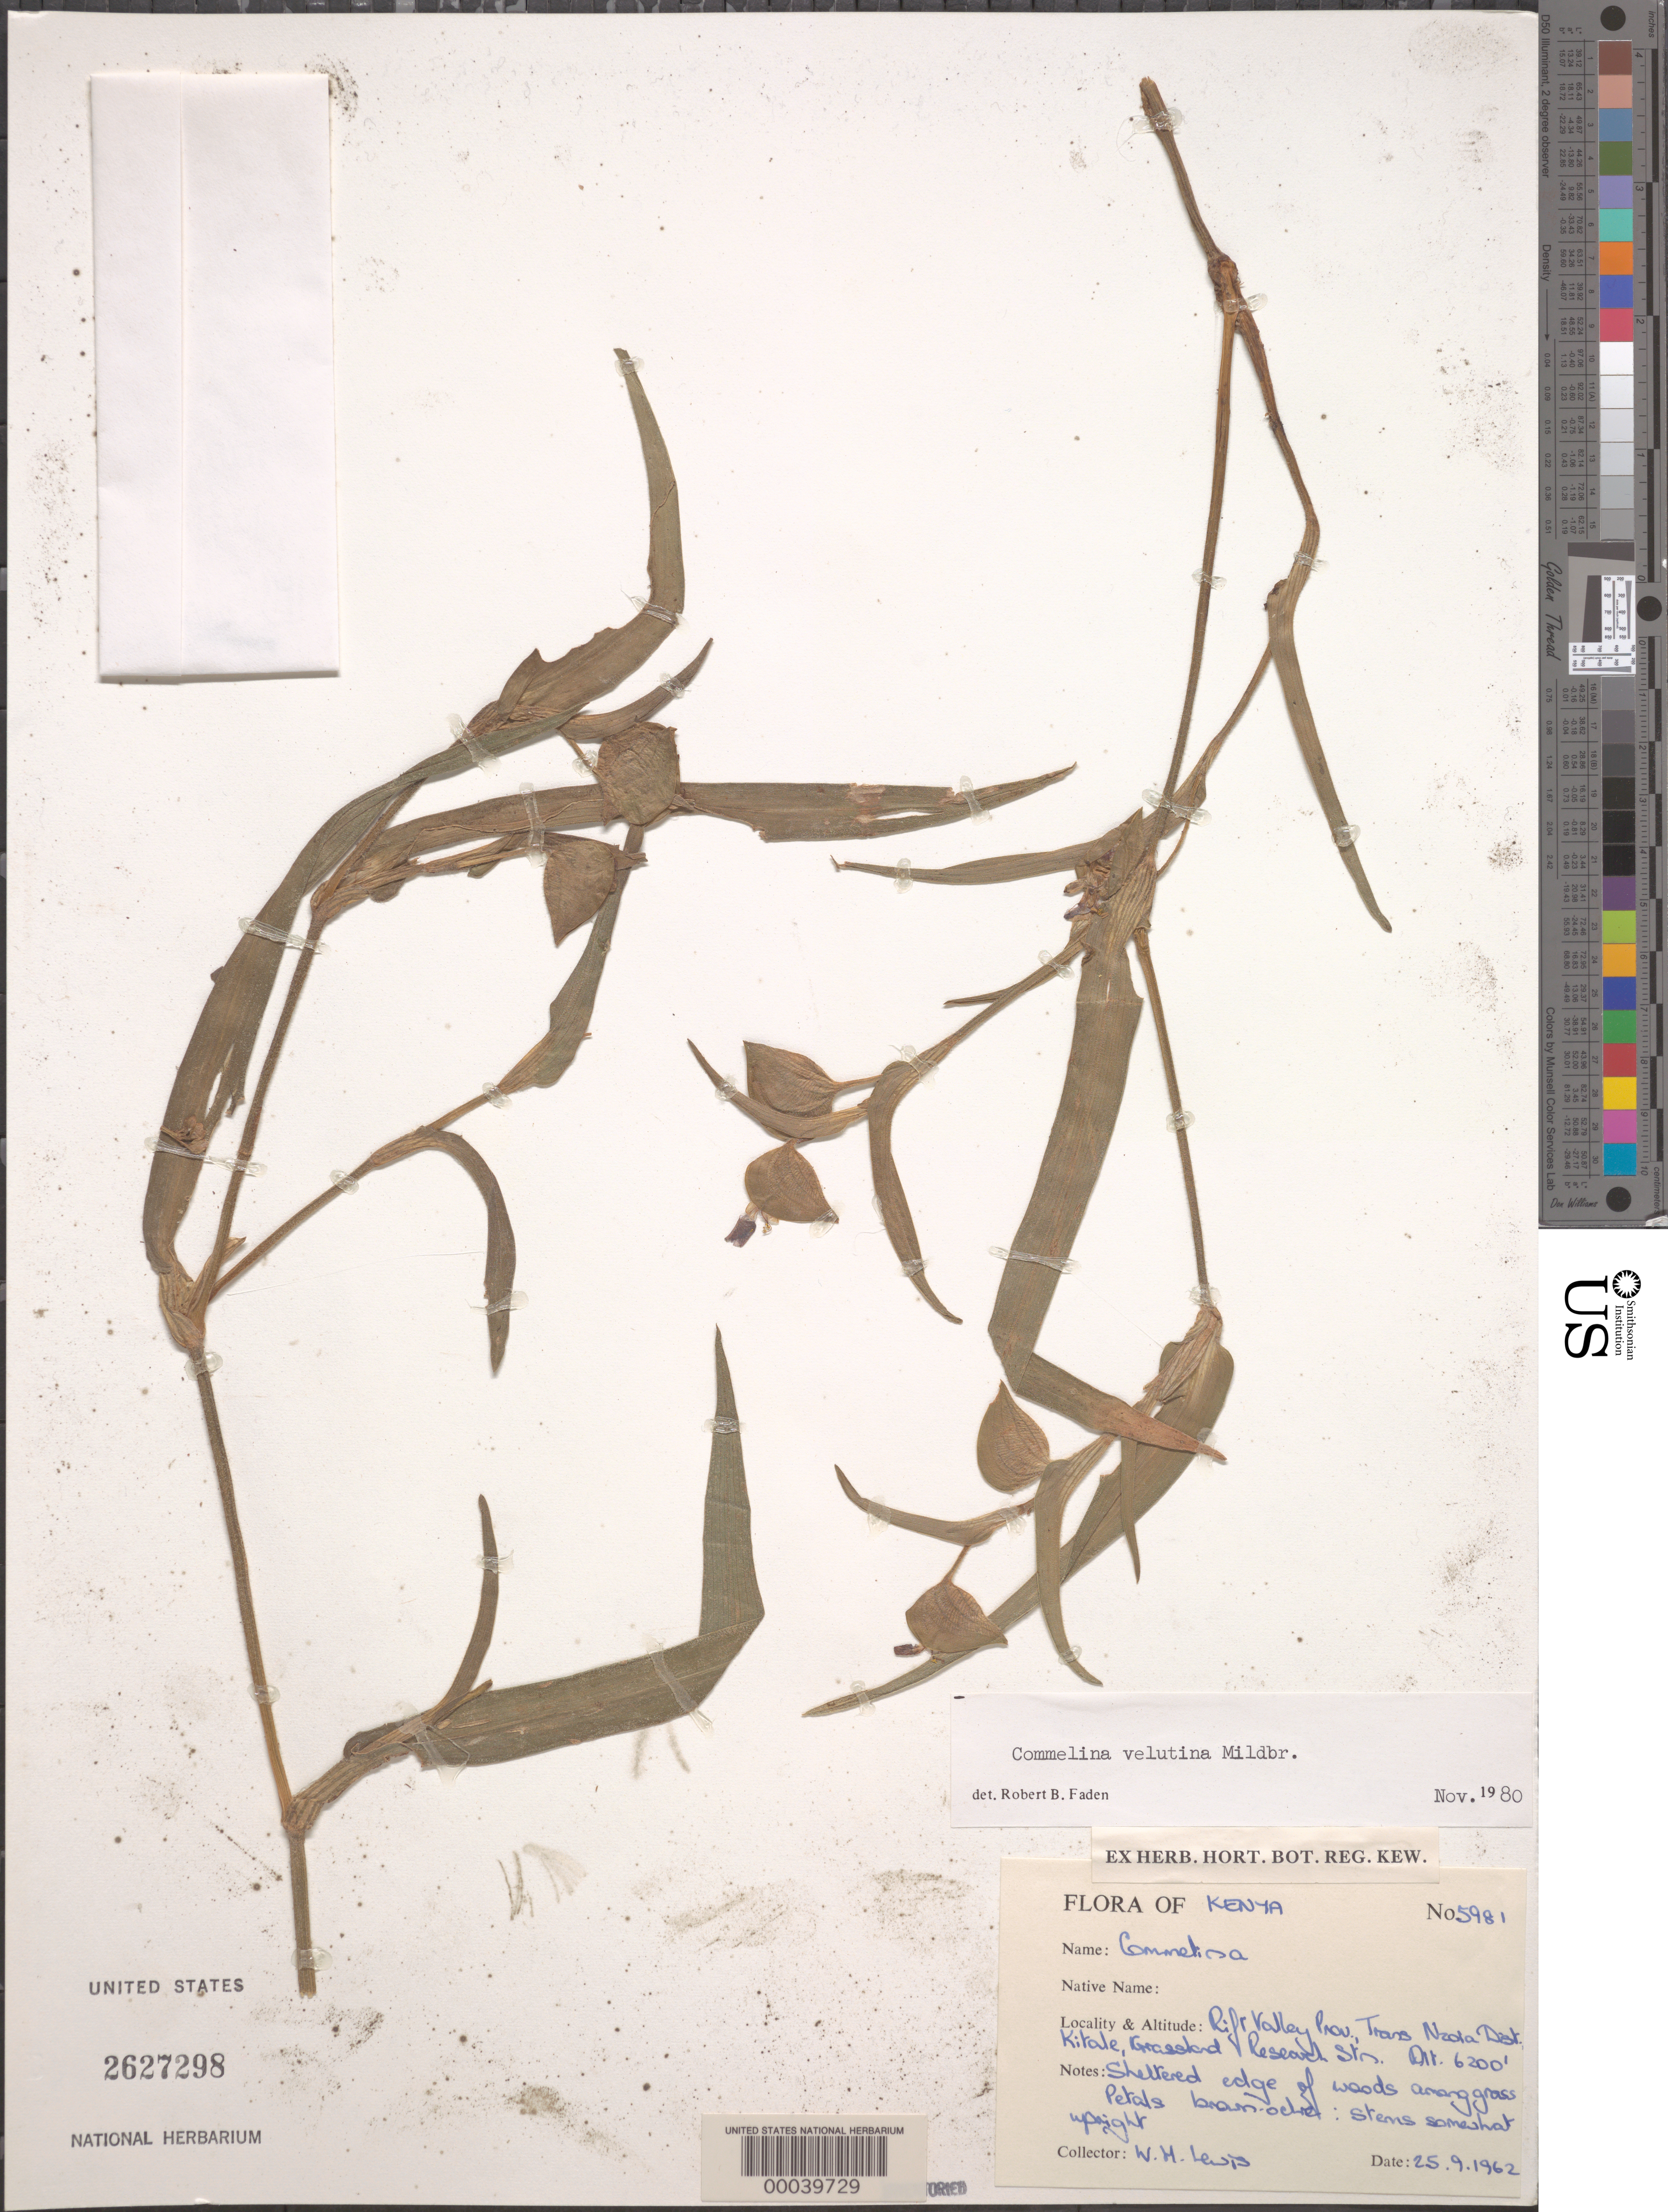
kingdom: Plantae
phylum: Tracheophyta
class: Liliopsida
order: Commelinales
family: Commelinaceae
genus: Commelina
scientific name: Commelina velutina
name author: Mildbr.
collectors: W. H. Lewis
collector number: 5981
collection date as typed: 25 Sep 1962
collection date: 1962-09-25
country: Kenya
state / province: Trans Nzoia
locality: Nzola district (?), kitule; grassland reserach station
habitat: Sheltered edge of woods, among grass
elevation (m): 1891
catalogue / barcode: US 2627298